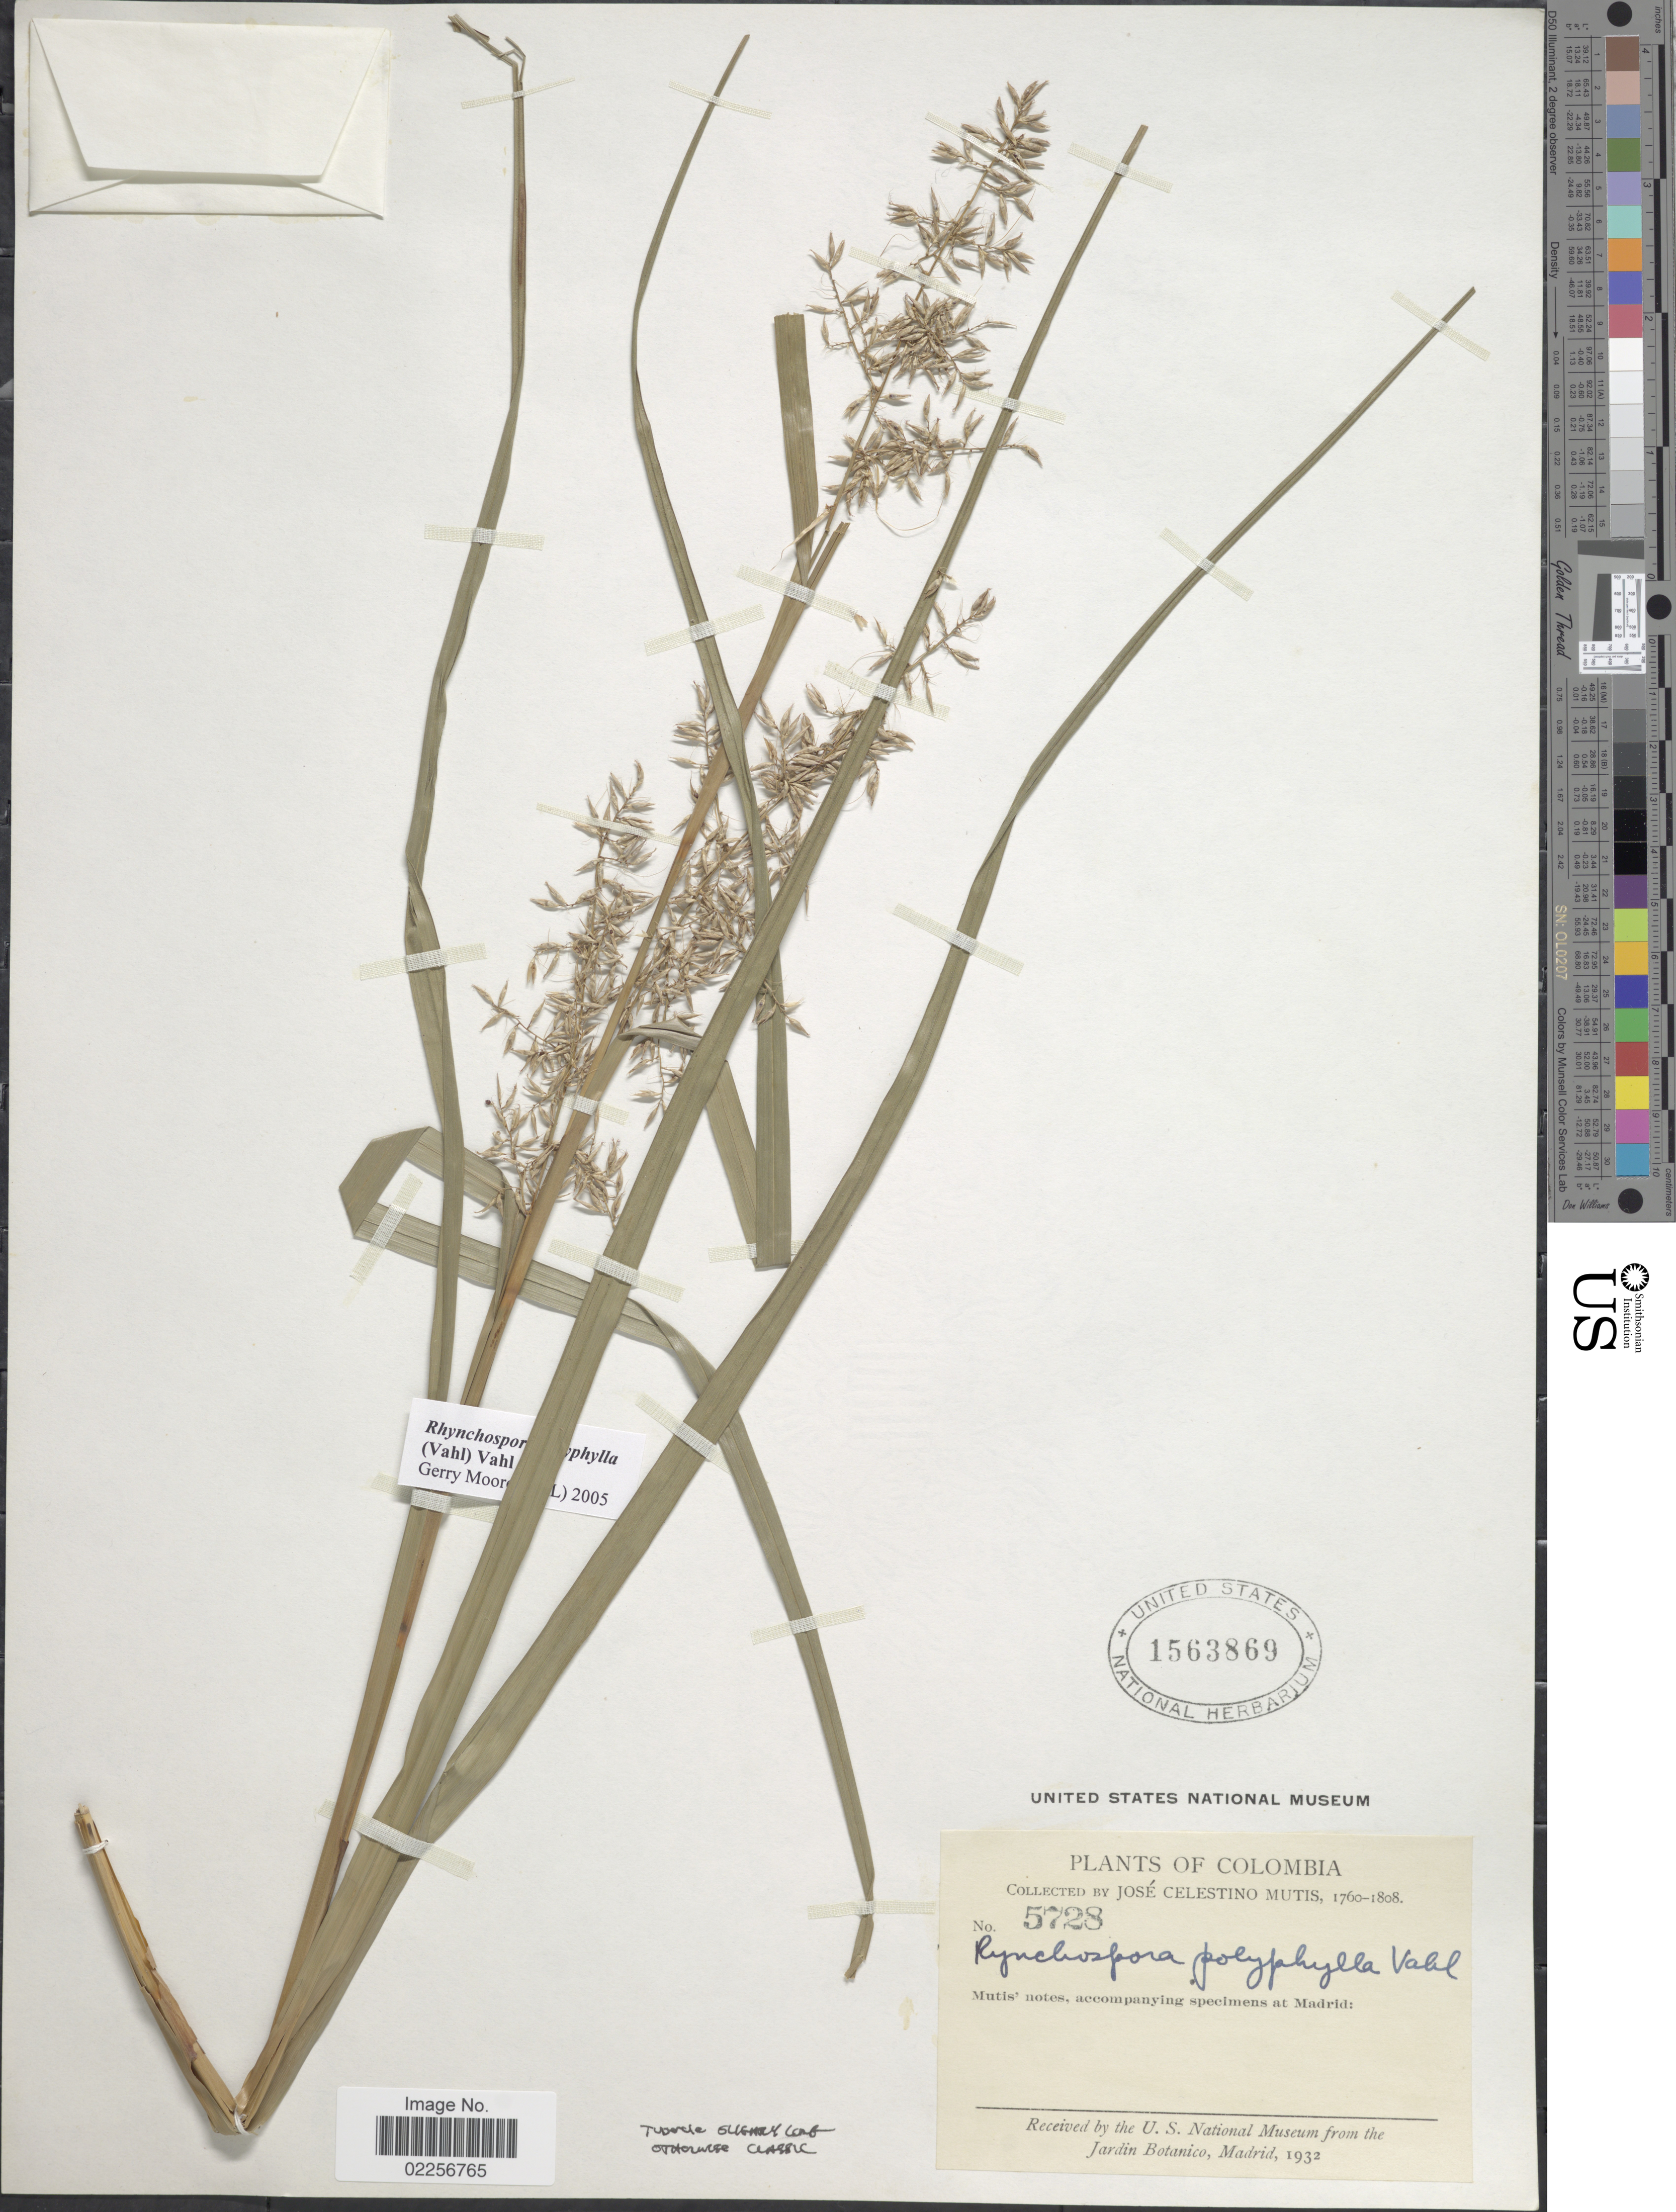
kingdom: Plantae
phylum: Tracheophyta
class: Liliopsida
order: Poales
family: Cyperaceae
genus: Rhynchospora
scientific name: Rhynchospora polyphylla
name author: (Vahl) Vahl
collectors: J. C. B. Mutis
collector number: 5728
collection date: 1760/1808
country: Colombia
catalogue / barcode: US 1563869